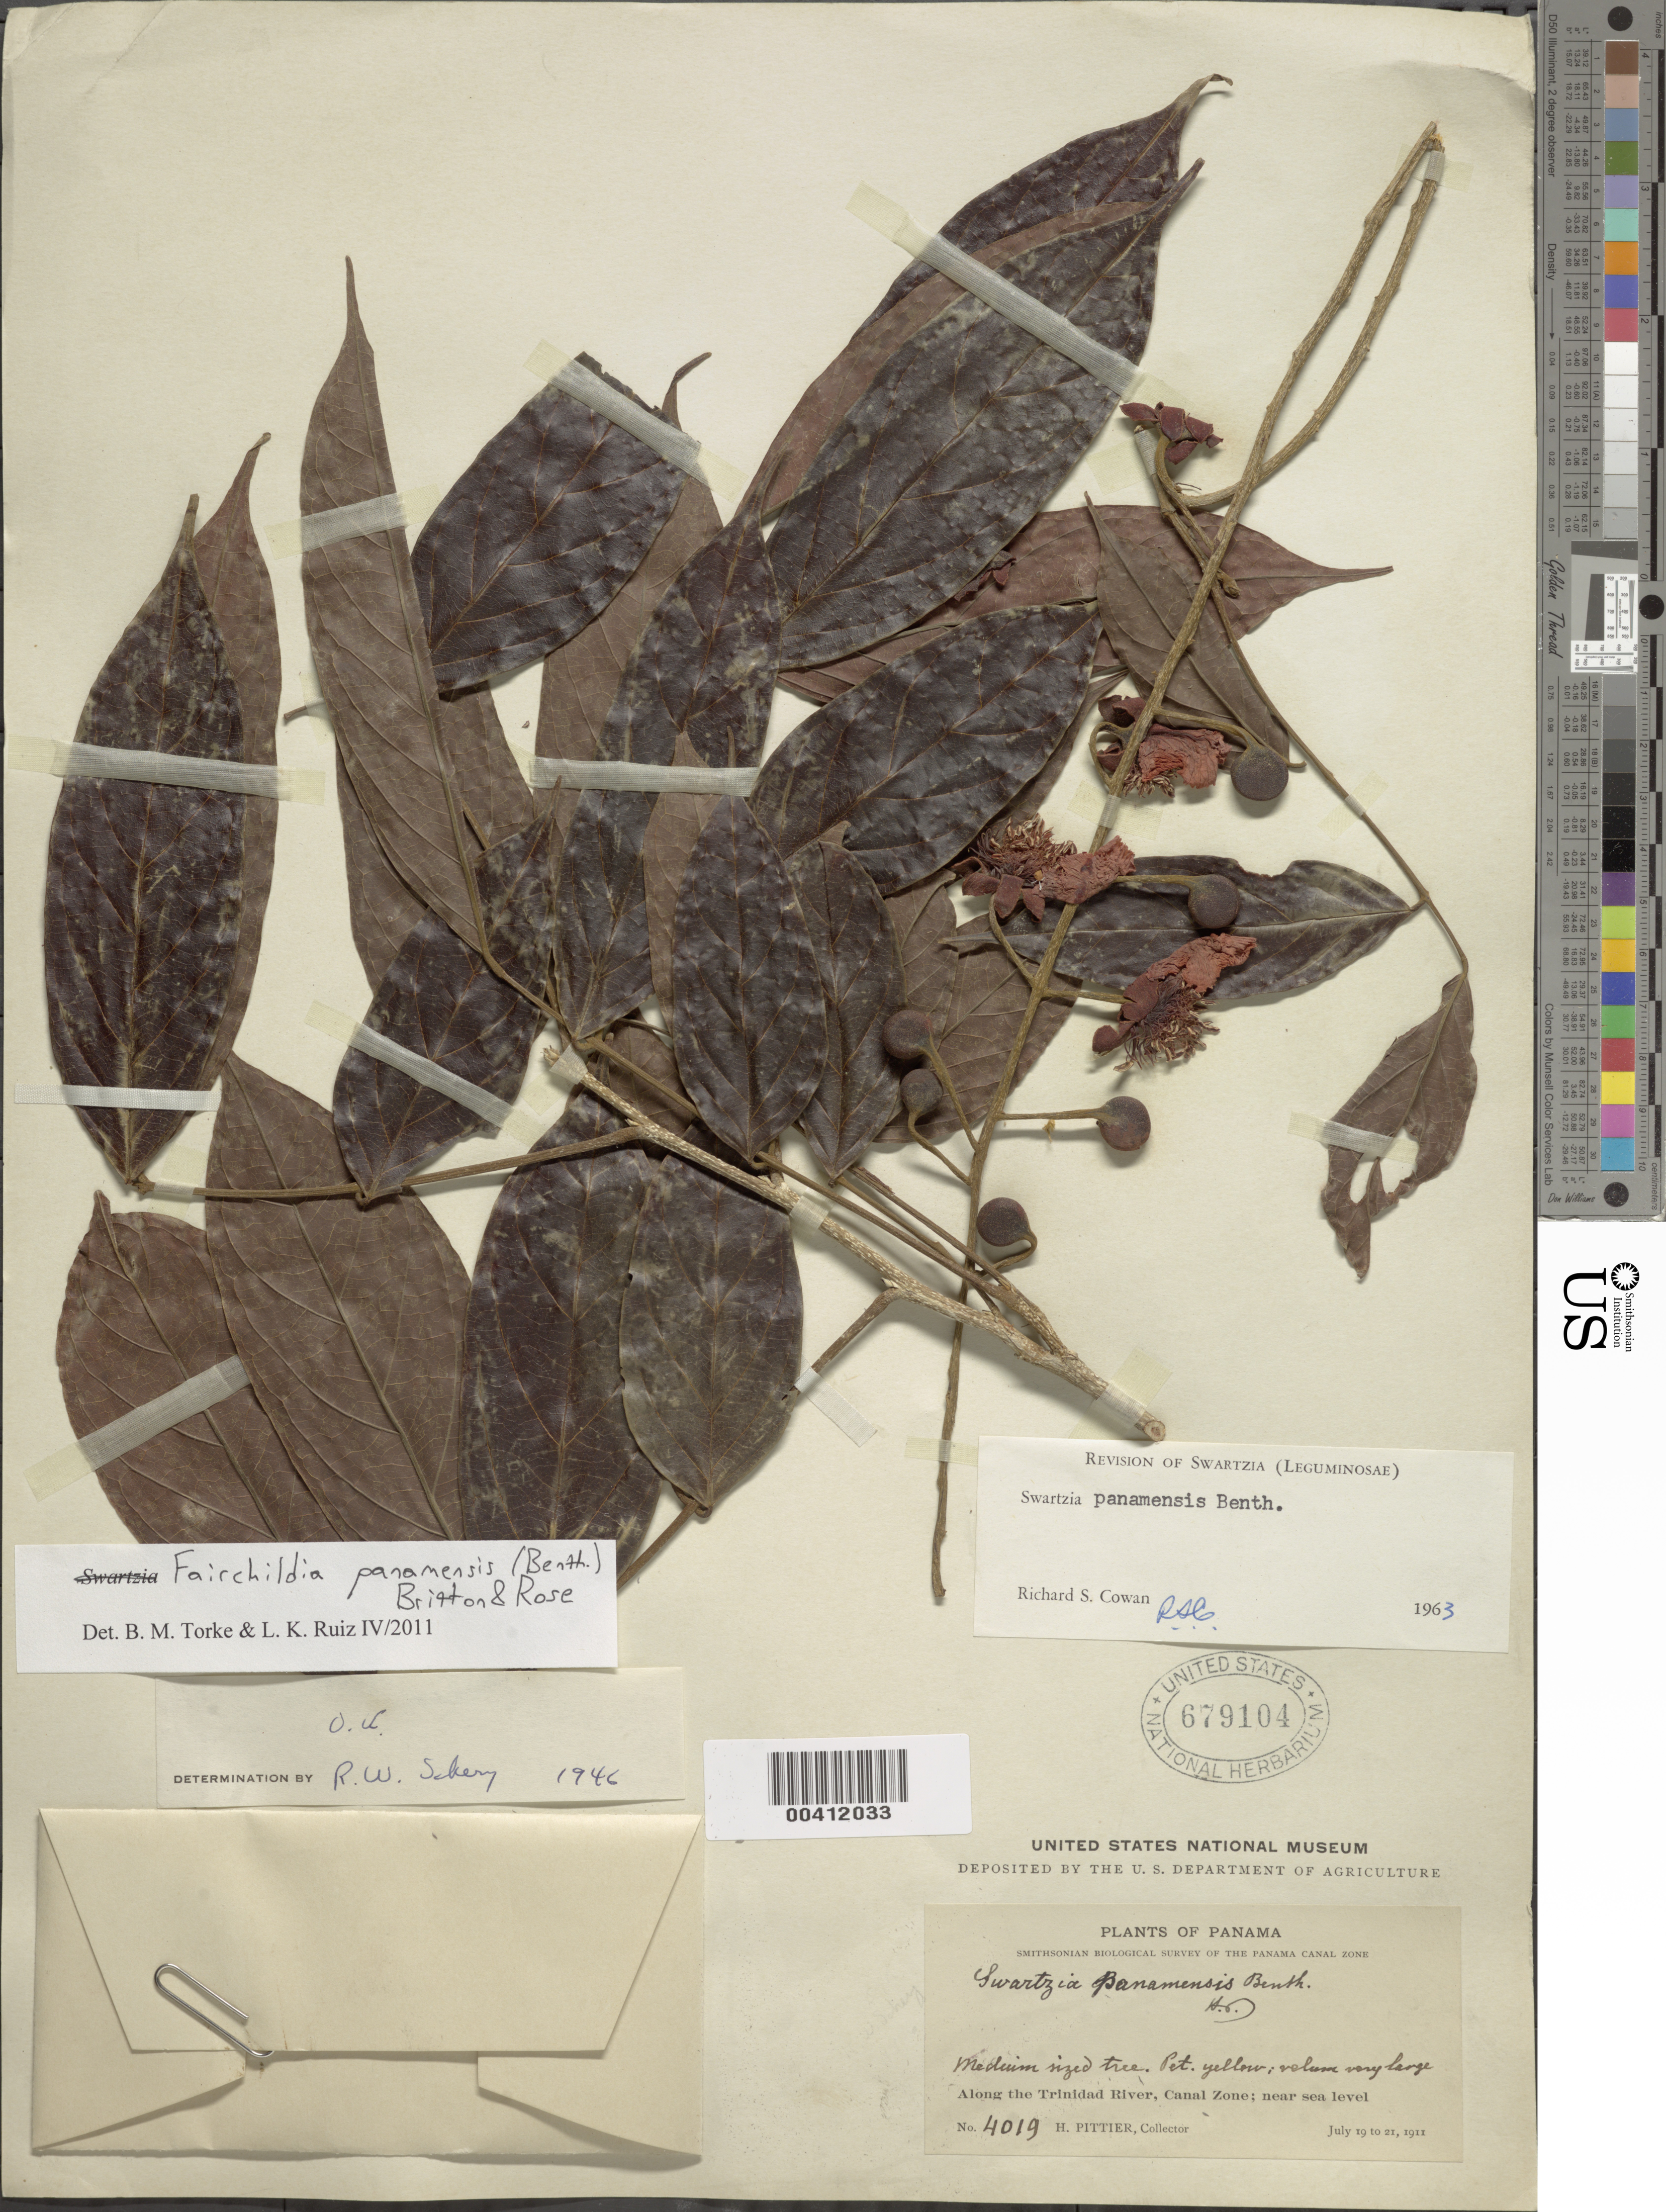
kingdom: Plantae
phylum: Tracheophyta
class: Magnoliopsida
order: Fabales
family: Fabaceae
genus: Fairchildia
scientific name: Fairchildia panamensis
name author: (Benth.) Britton & Rose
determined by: Torke, B. M.; Ruiz, L. K.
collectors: H. F. Pittier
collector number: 4019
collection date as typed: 19 Jul 1911 to 21 Jul 1911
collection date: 1911-07-19/1911-07-21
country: Panama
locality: Trinidad River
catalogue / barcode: US 679104